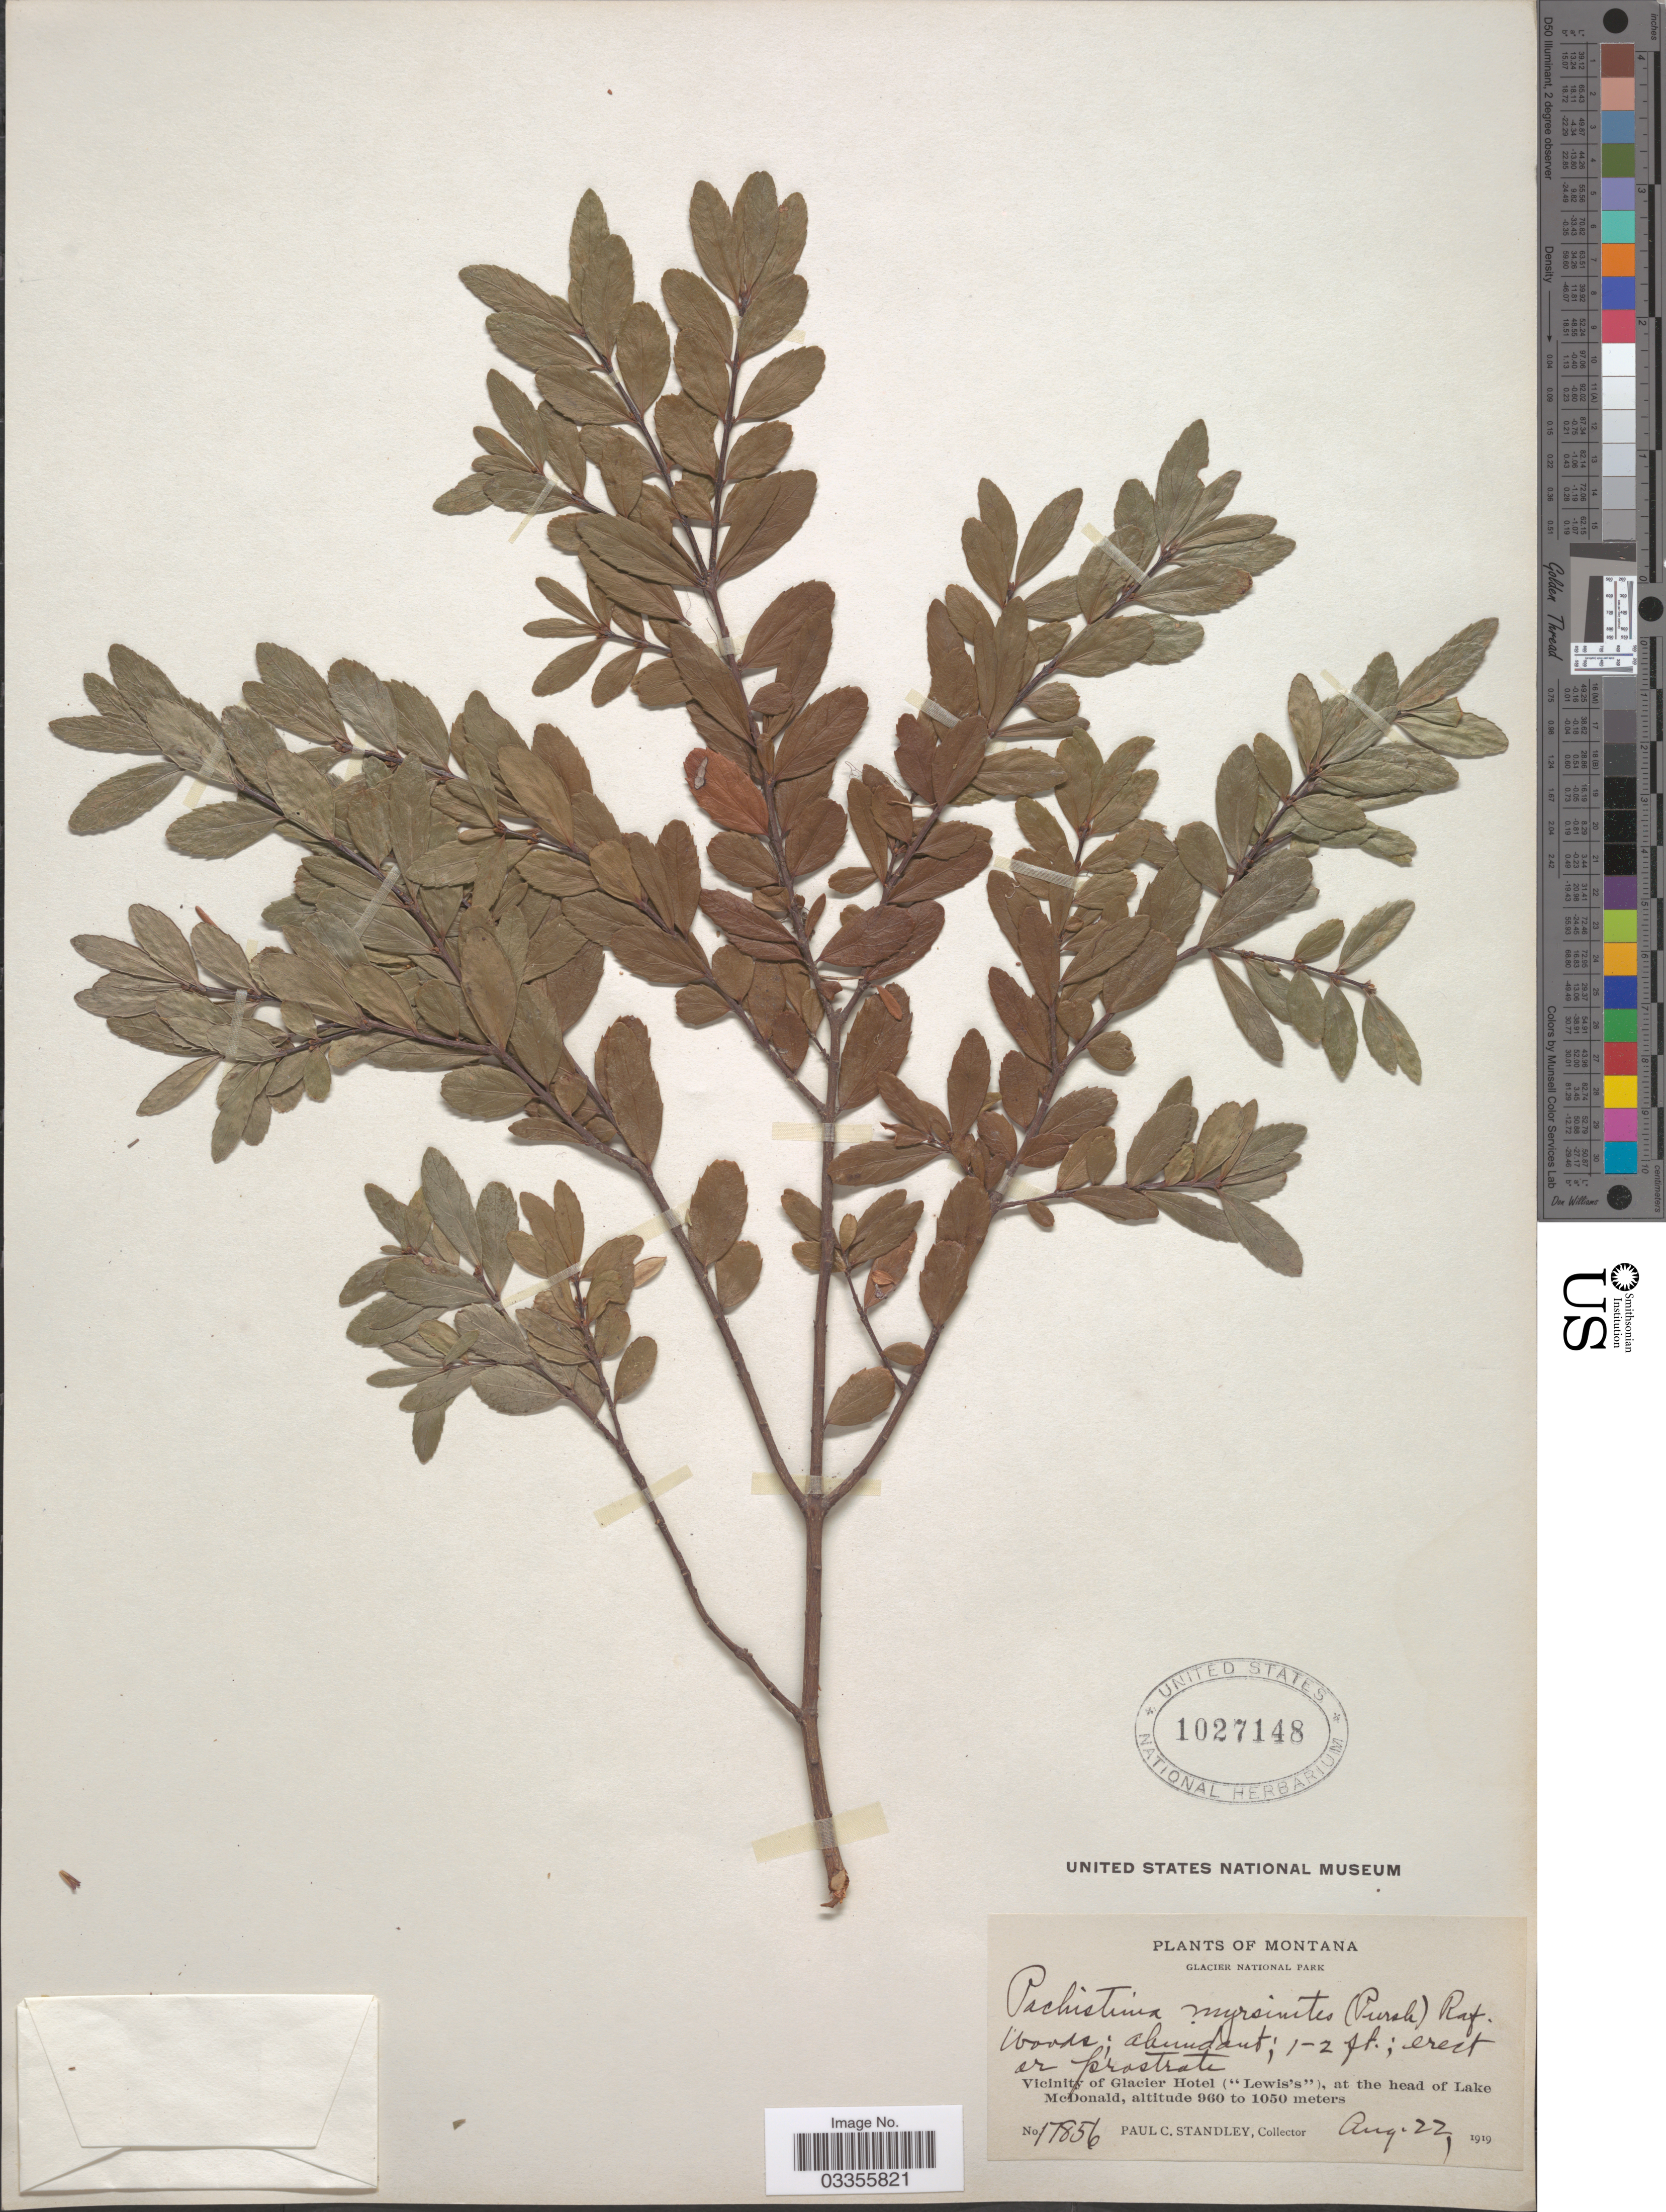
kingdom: Plantae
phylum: Tracheophyta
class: Magnoliopsida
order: Celastrales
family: Celastraceae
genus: Paxistima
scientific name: Paxistima myrsinites subsp. myrsinites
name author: (Pursh) Raf.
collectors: P. C. Standley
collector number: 17856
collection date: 1919-08-22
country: United States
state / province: Montana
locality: Glacier National Park. Vicinity of Glacier Hotel ("Lewis's"), at the head of Lake McDonald.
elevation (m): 960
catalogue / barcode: US 1027148